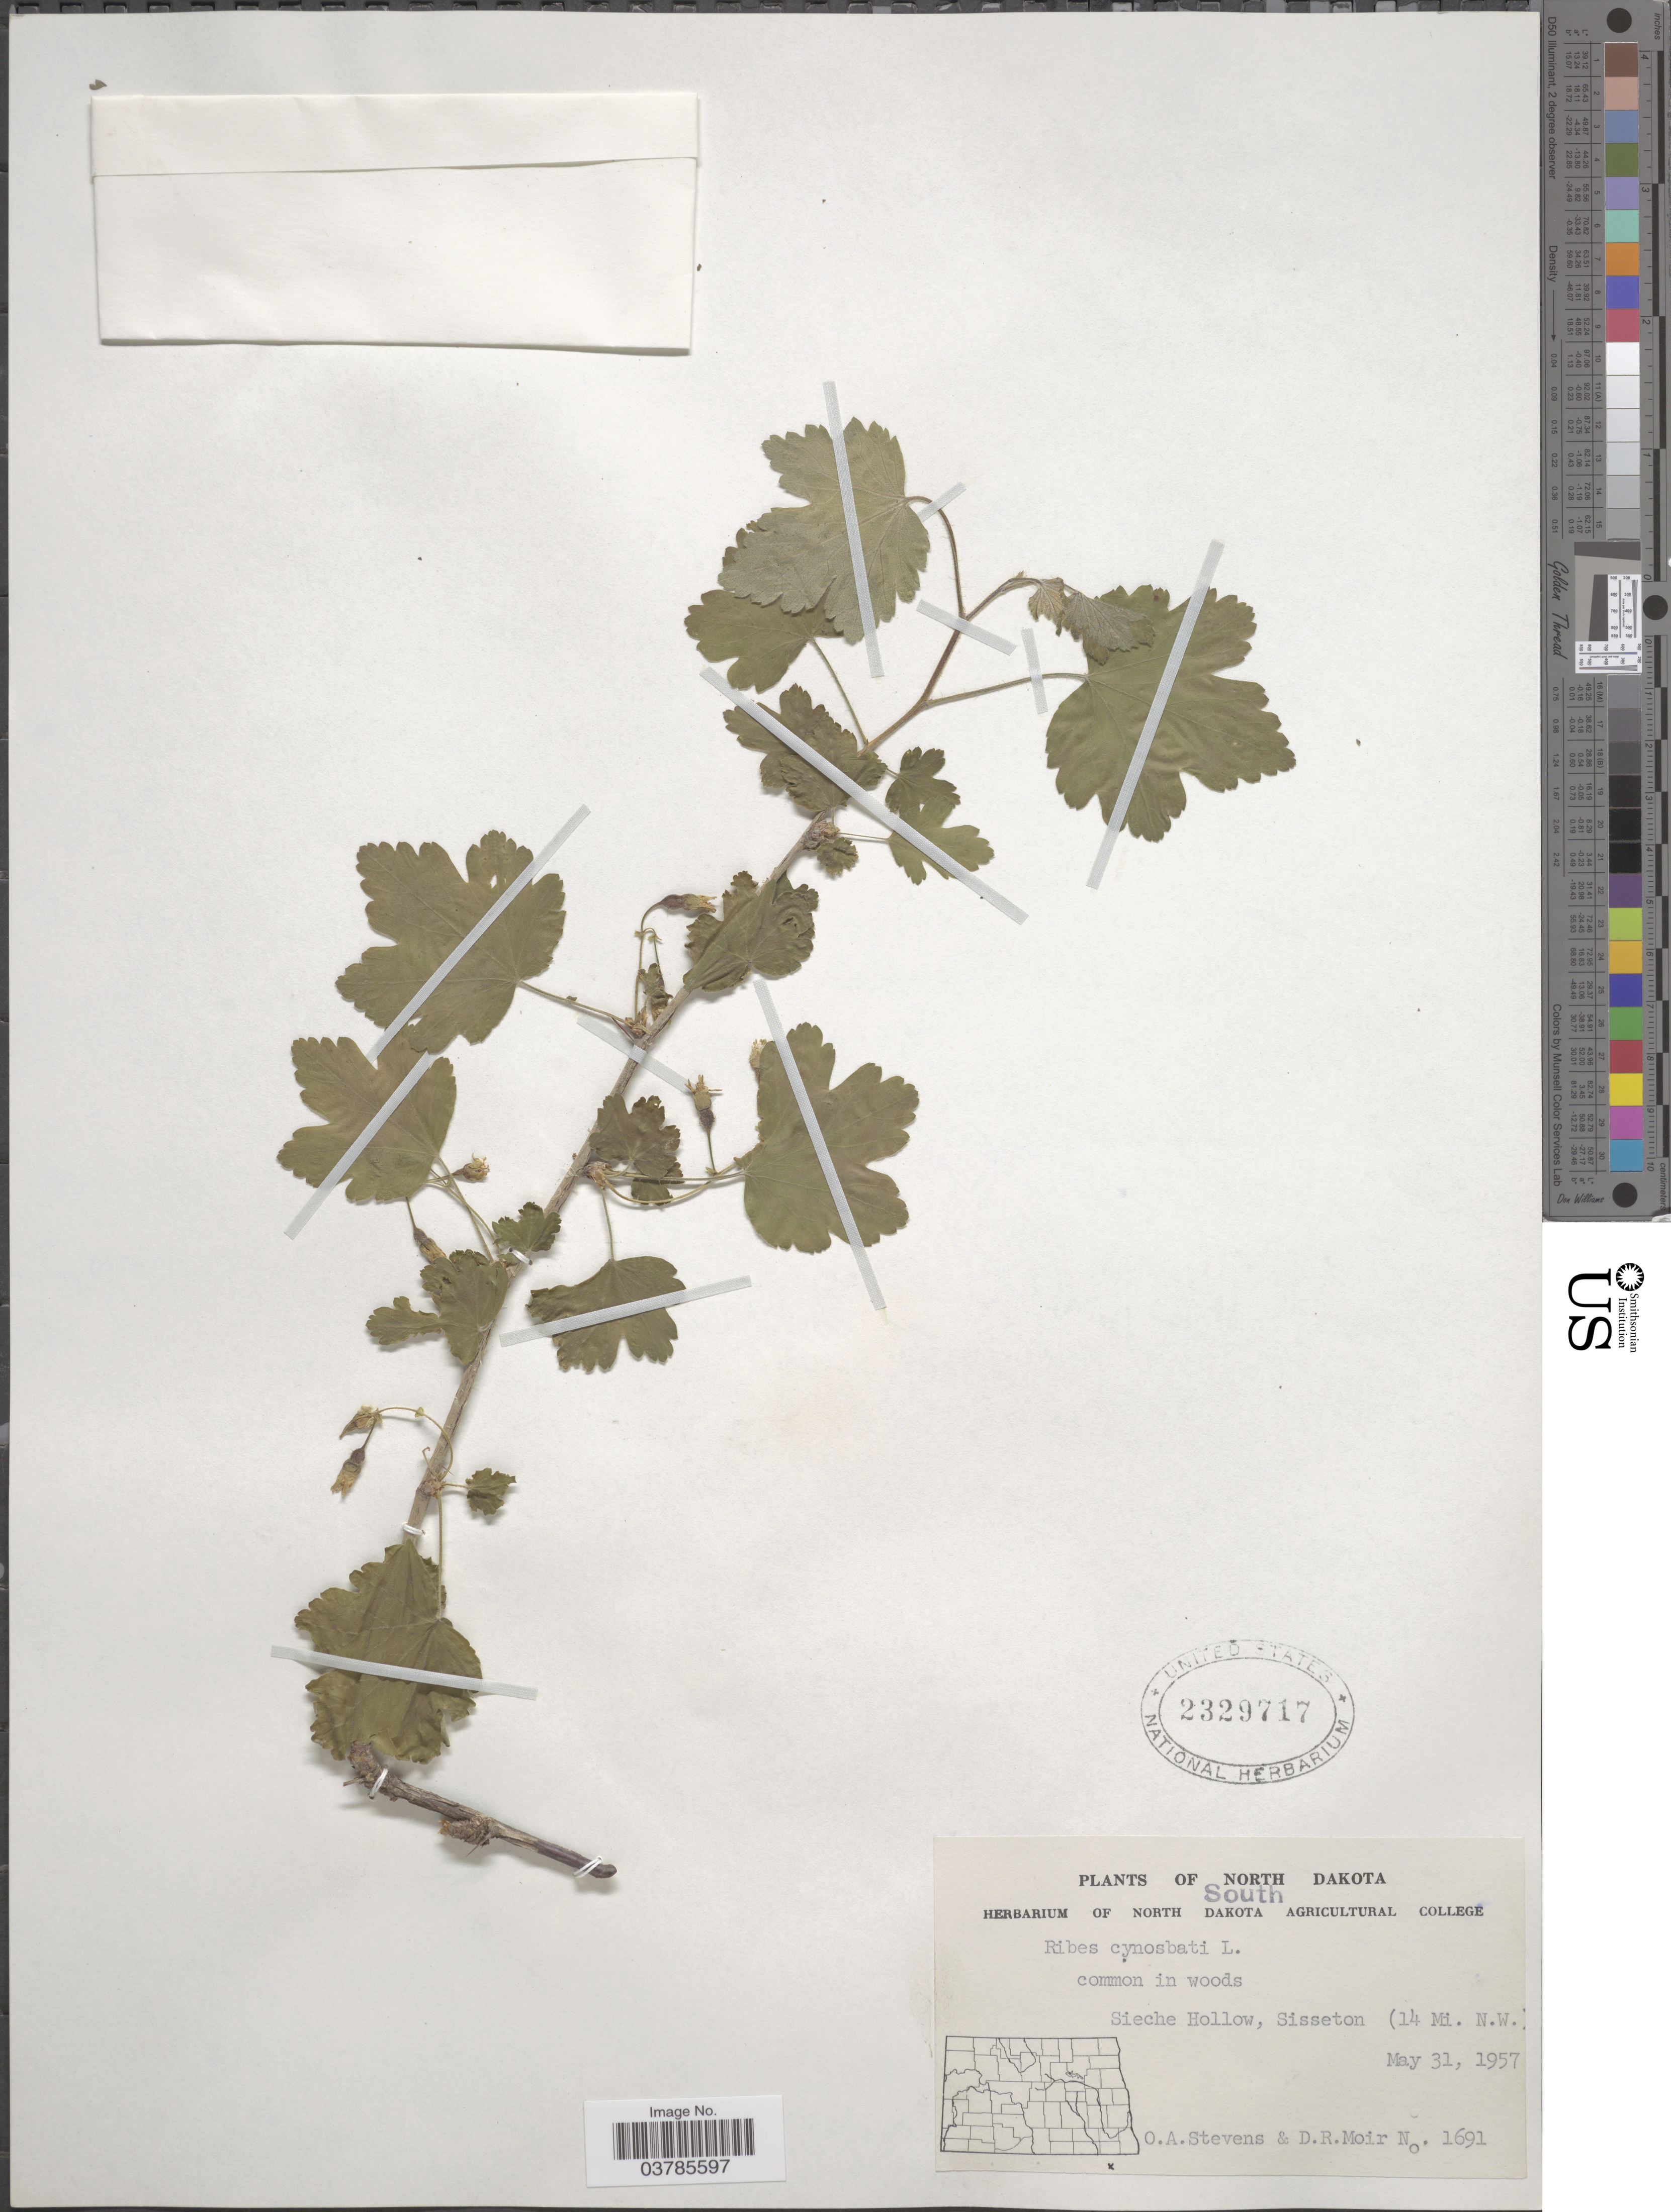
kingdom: Plantae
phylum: Tracheophyta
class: Magnoliopsida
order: Saxifragales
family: Grossulariaceae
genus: Ribes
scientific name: Ribes cynosbati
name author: L.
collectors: O. A. Stevens & D. Moir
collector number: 1691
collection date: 1957-05-31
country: United States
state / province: North Dakota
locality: South? Sieche Hollow, Sisseton (14 Mi. N.W.).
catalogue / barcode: US 2329717